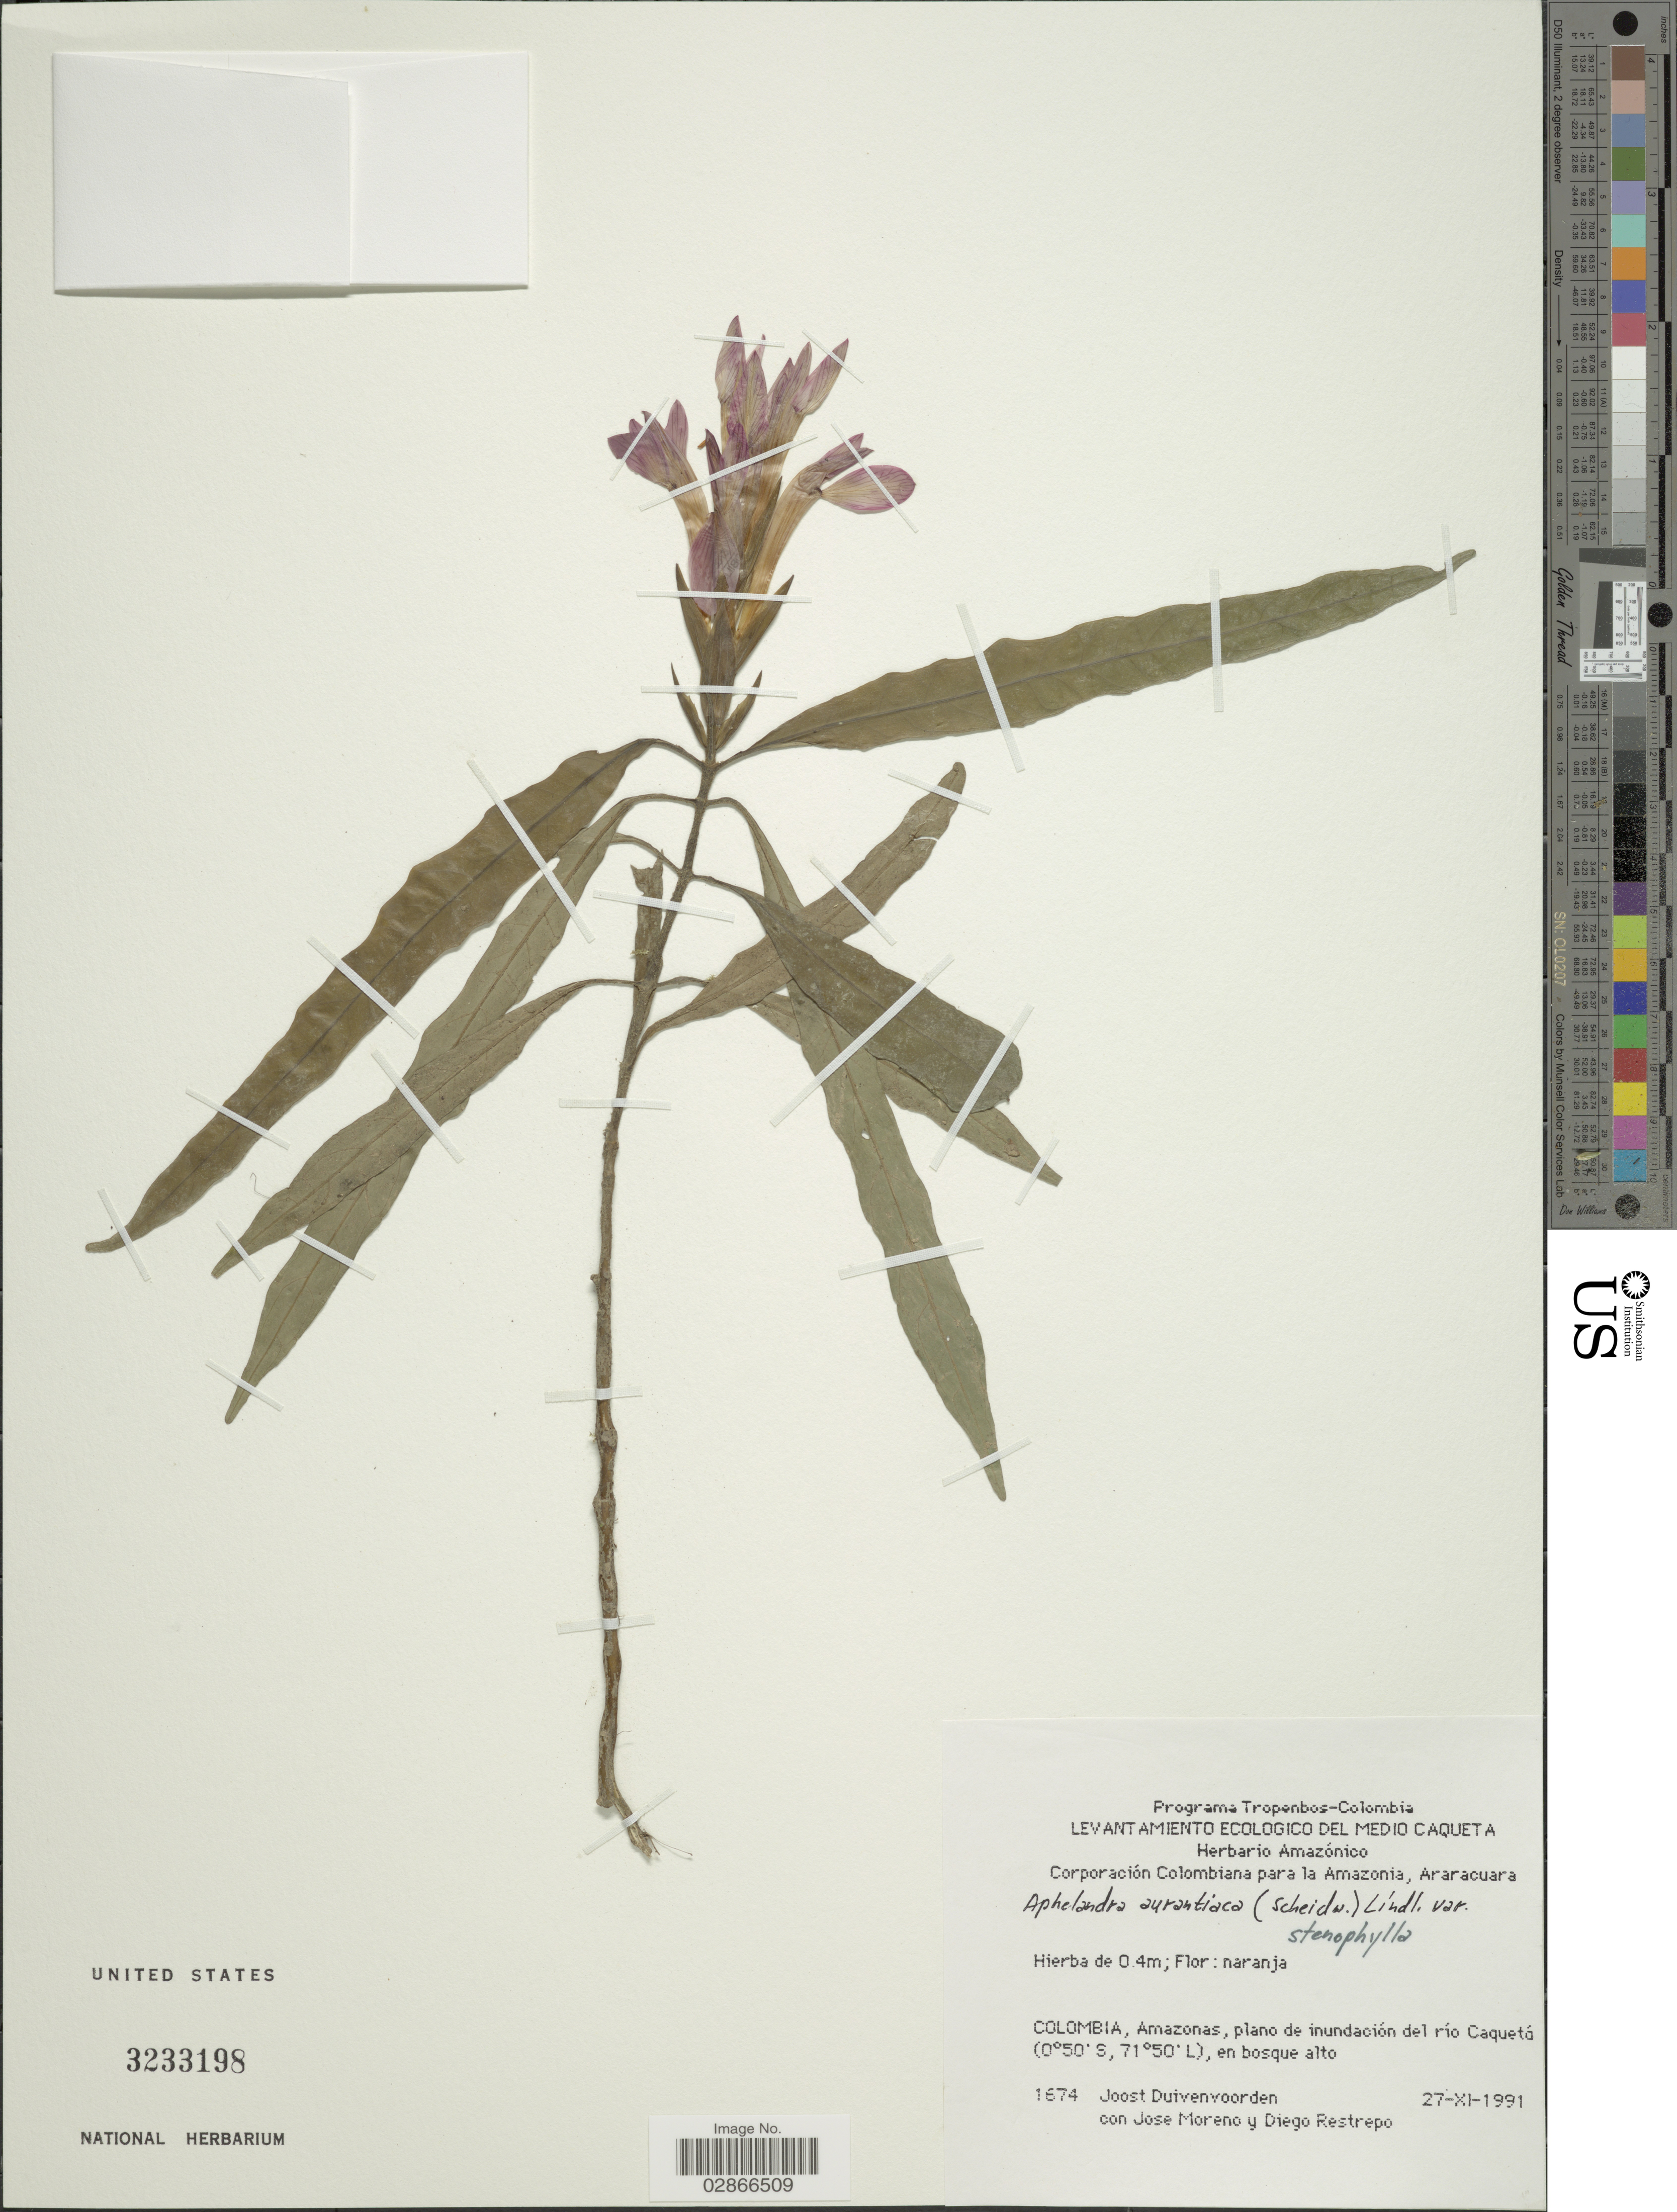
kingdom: Plantae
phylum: Tracheophyta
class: Magnoliopsida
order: Lamiales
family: Acanthaceae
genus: Aphelandra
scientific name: Aphelandra aurantiaca var. stenophylla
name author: Standl.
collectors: J. Duivenvoorden, J. Moreno & D. Restrepo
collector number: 1674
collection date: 1991-11-27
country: Colombia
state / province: Amazônas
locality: Plano de inundación del río Caquetá.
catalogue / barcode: US 3233198